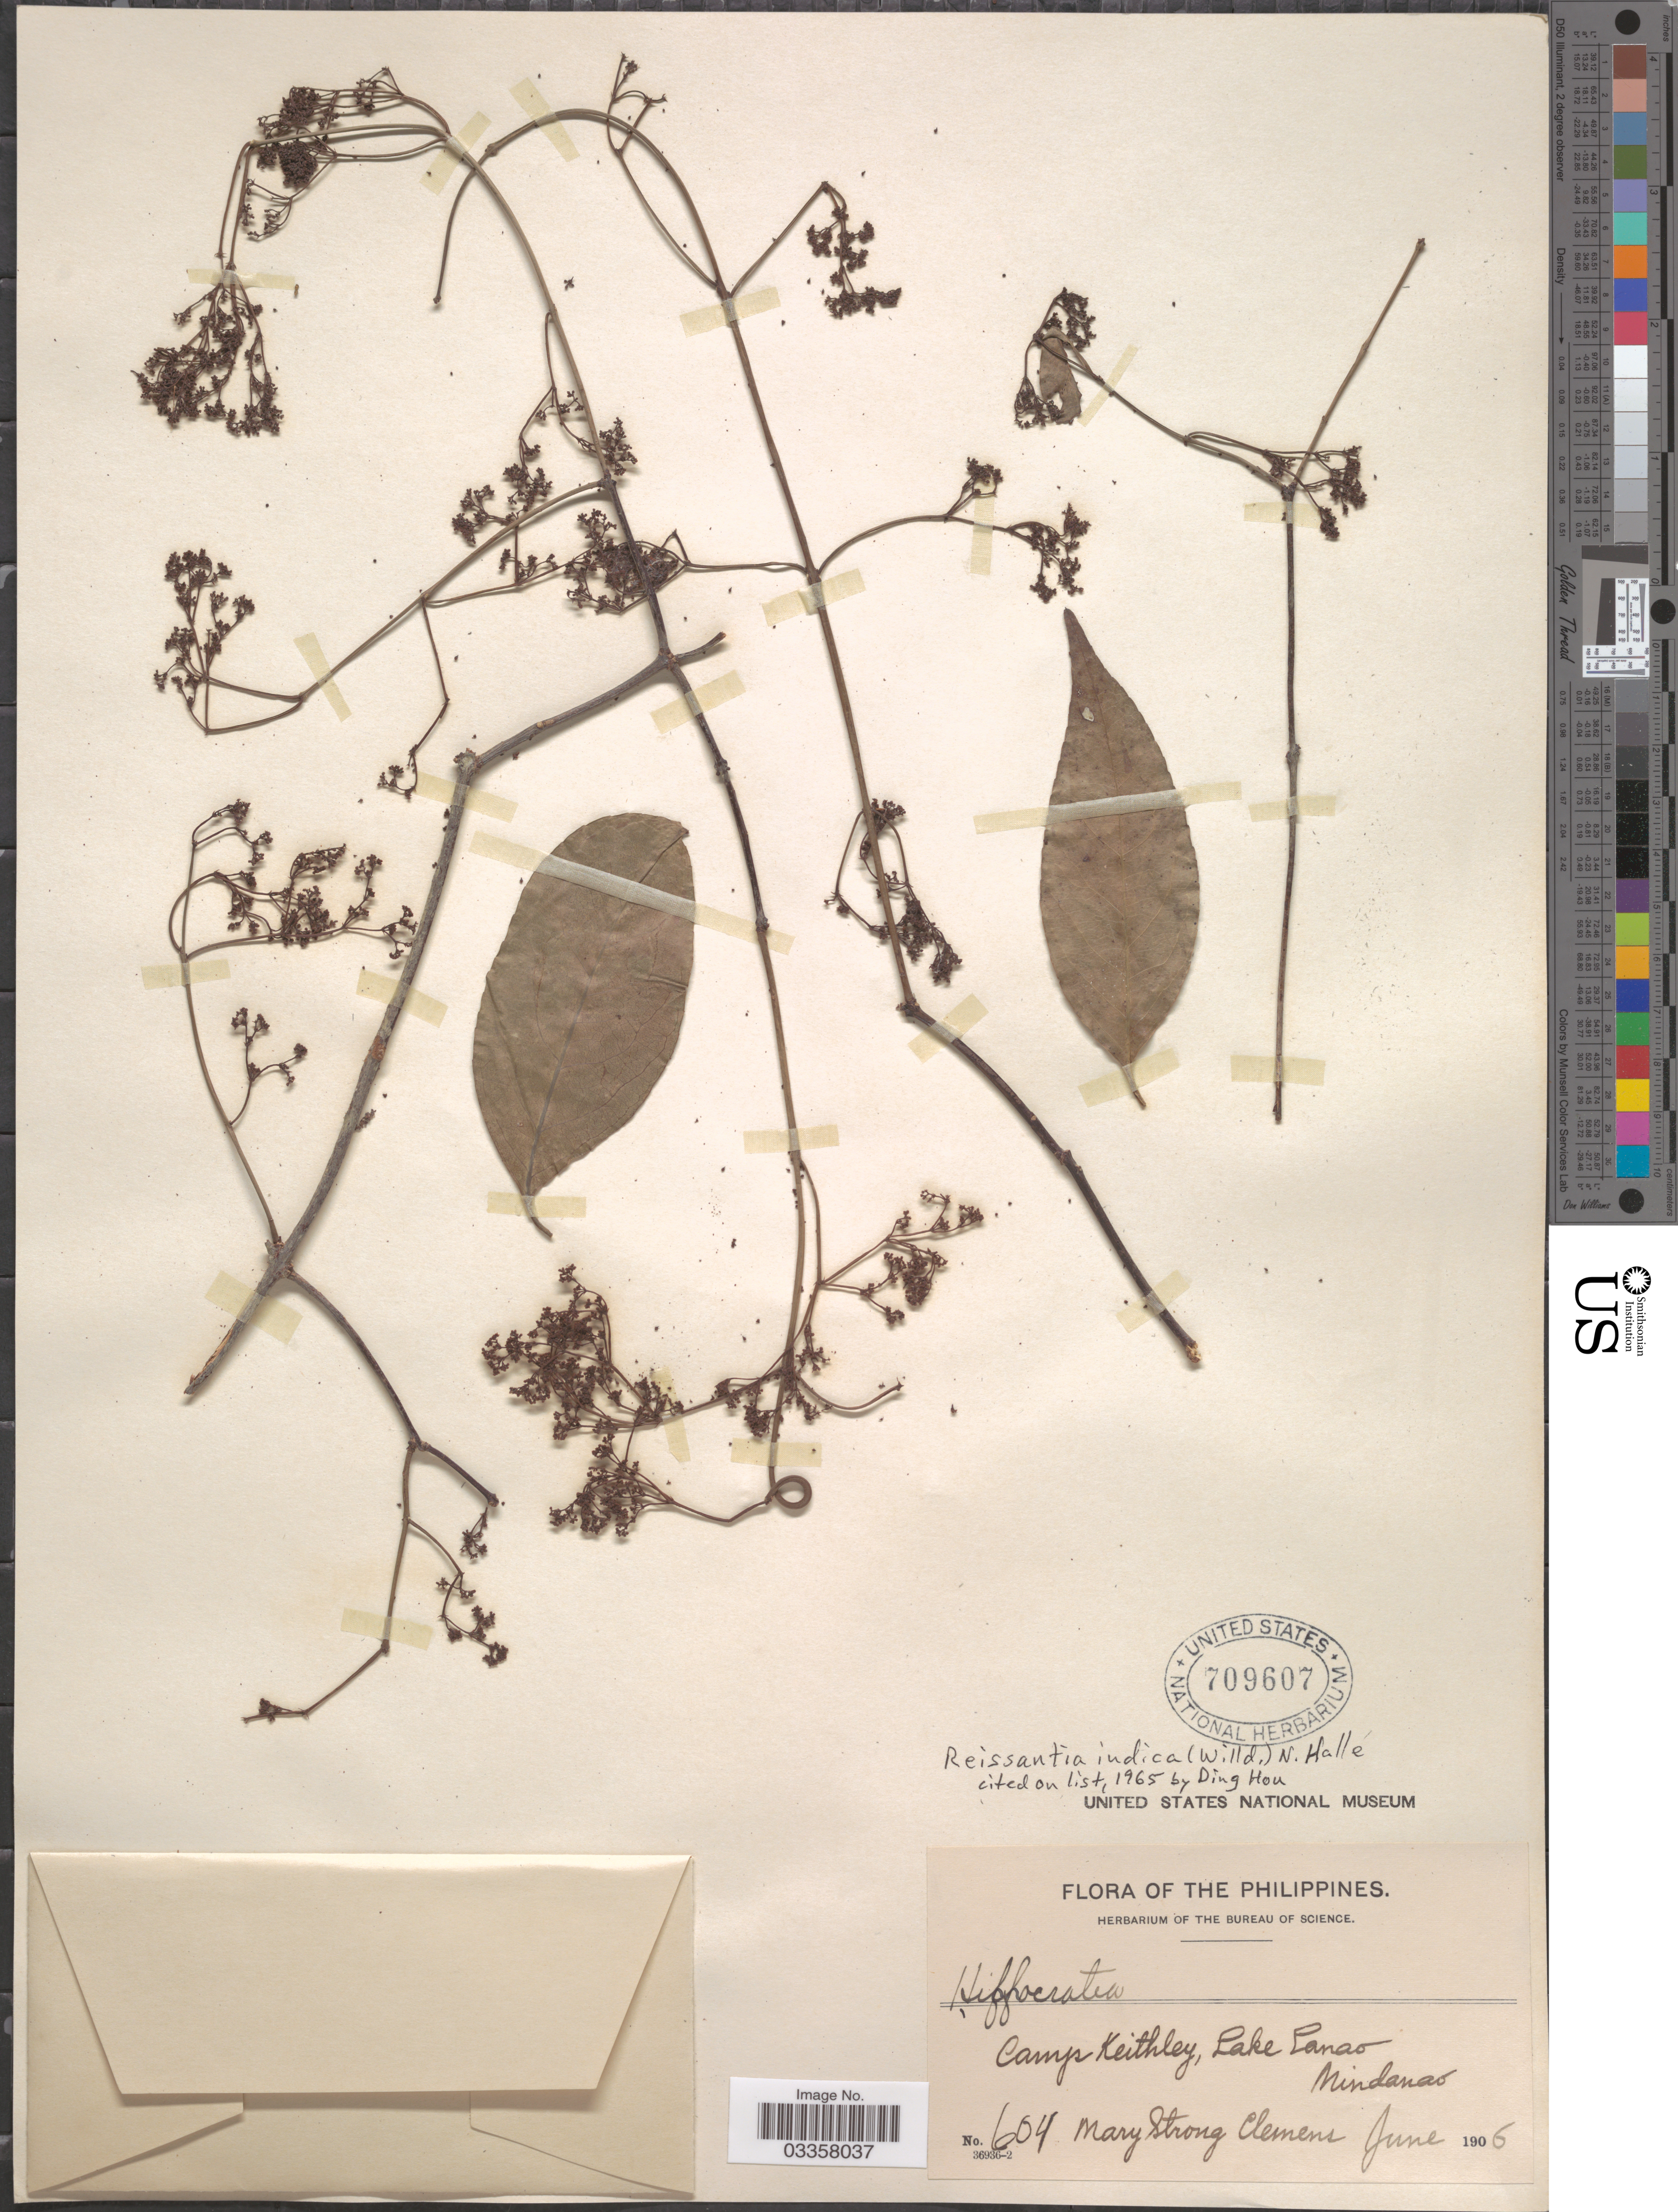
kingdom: Plantae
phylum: Tracheophyta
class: Magnoliopsida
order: Celastrales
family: Celastraceae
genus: Reissantia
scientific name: Reissantia indica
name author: (Willd.) N. Hallé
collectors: M. S. Clemens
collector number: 604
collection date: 1906-06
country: Philippines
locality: Camp Keithley, Lake Lanao, Mindanao.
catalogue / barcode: US 709607